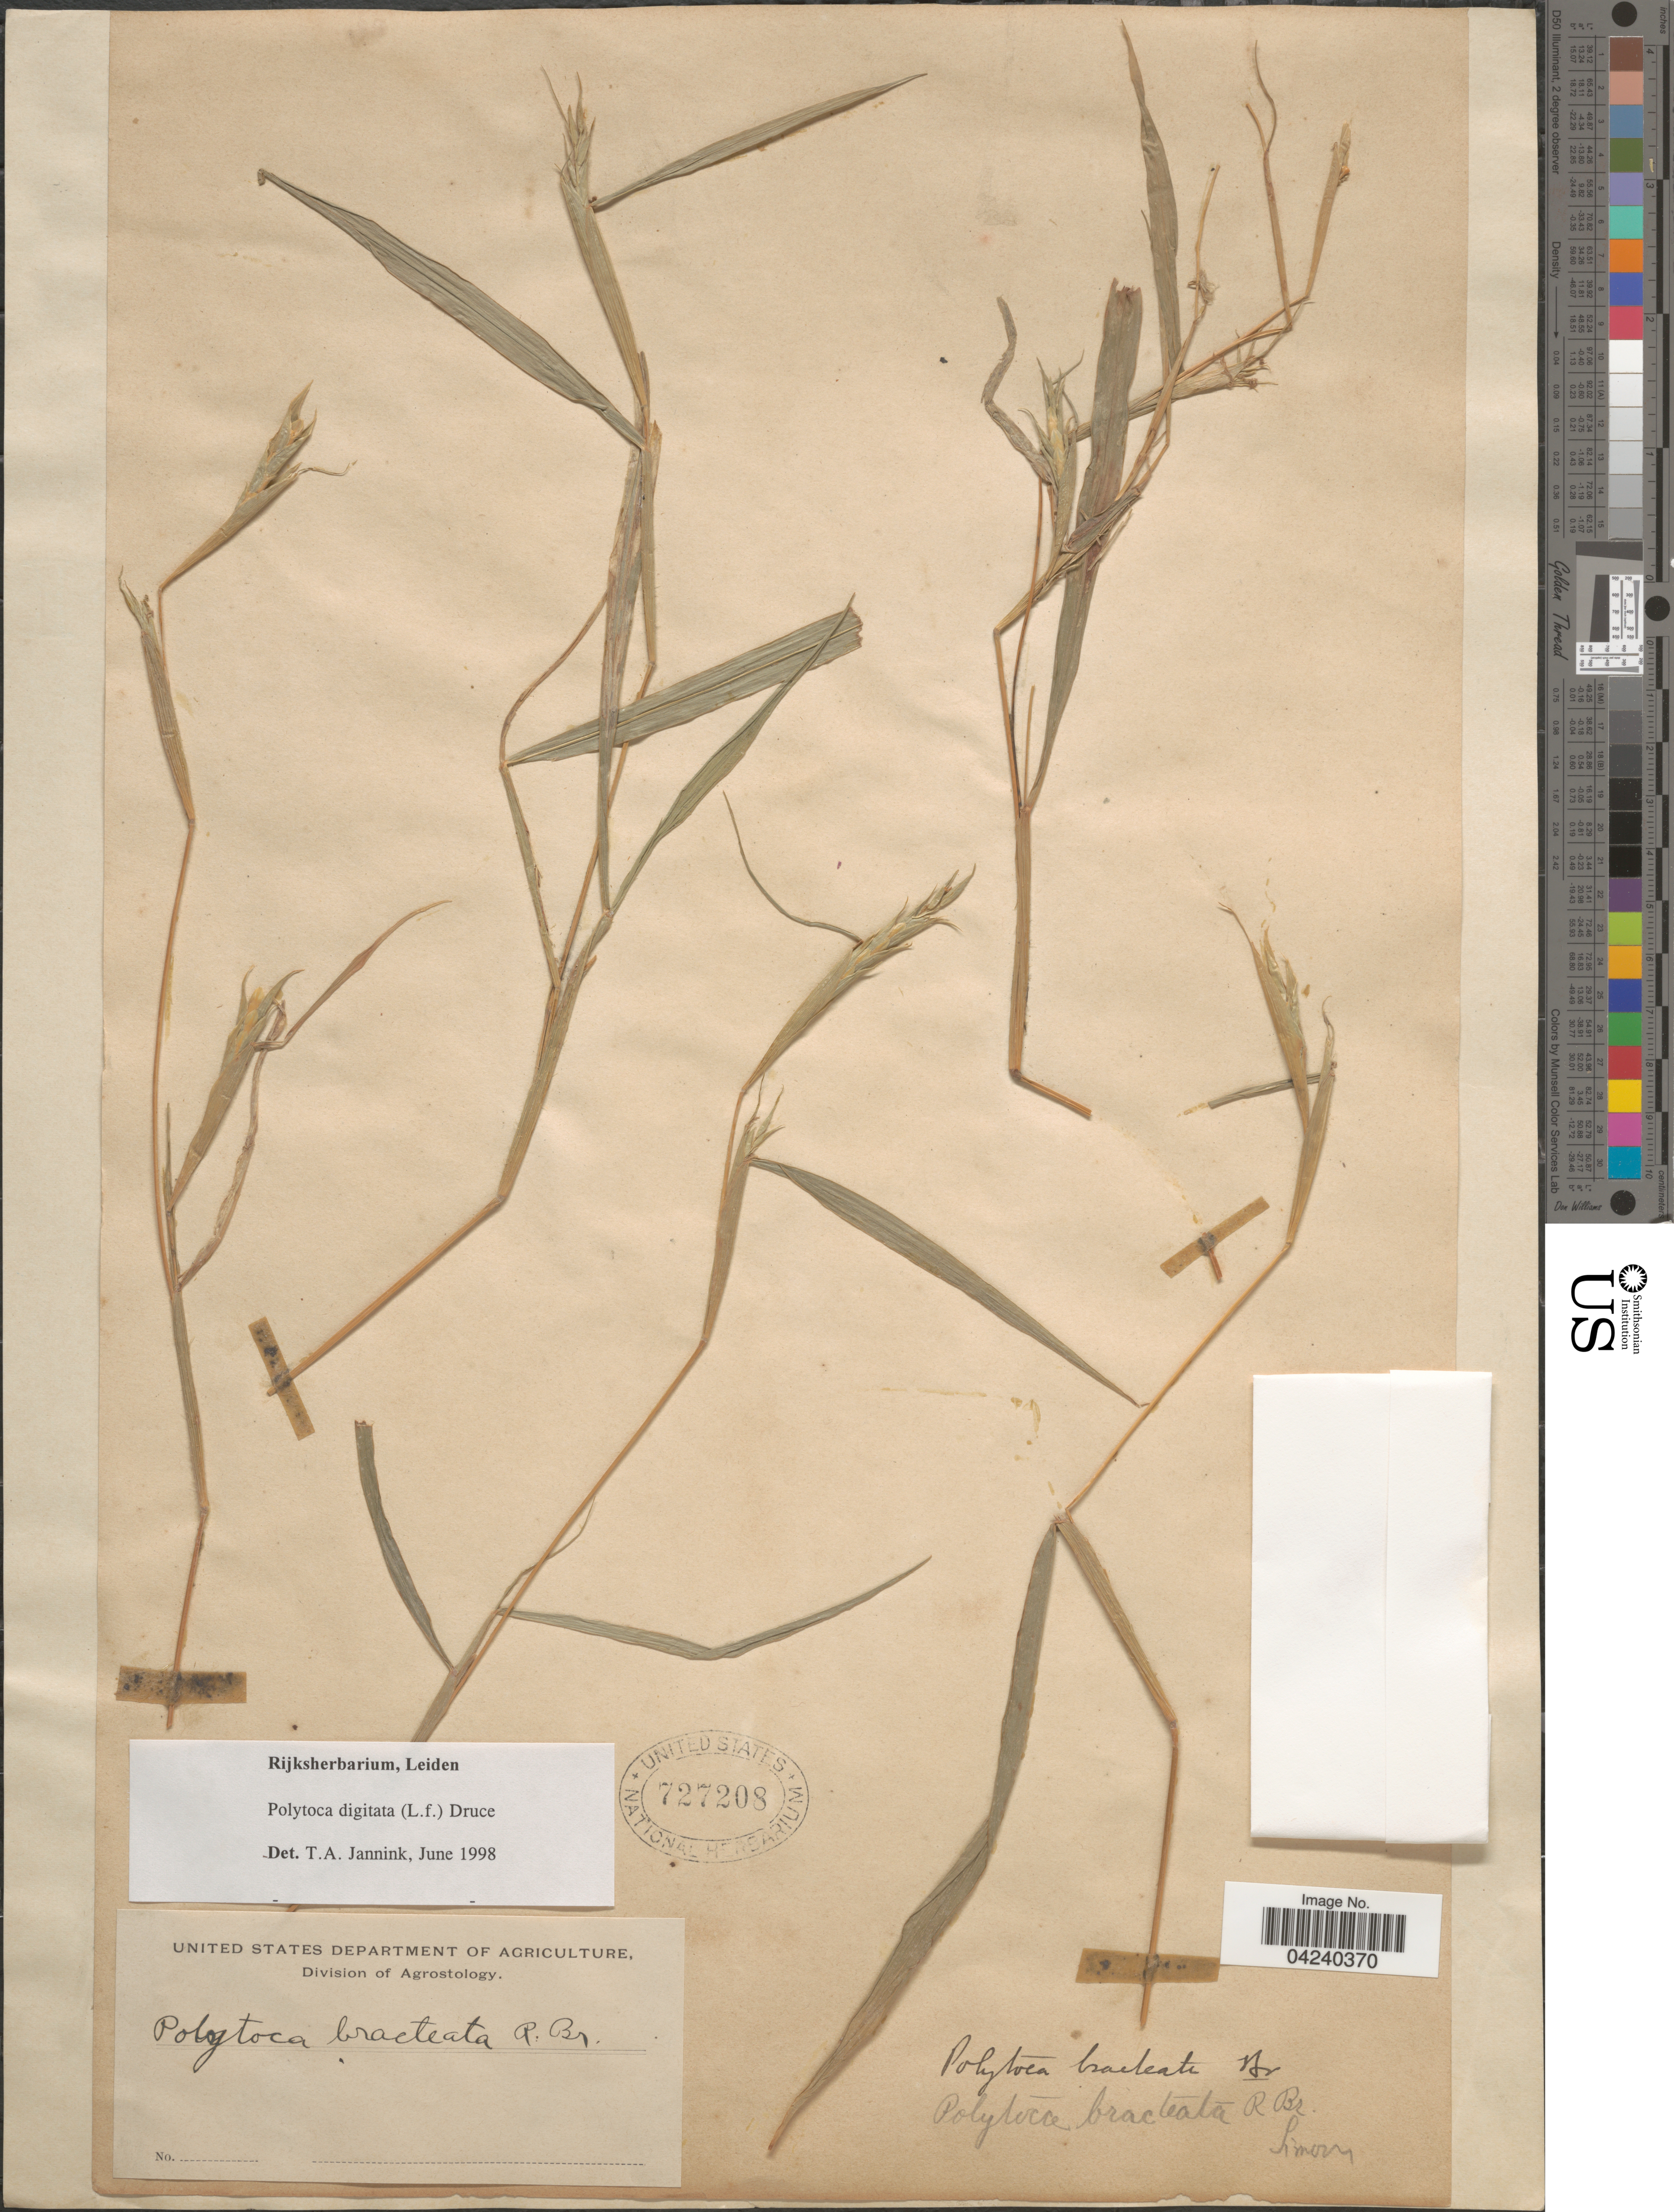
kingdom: Plantae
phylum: Tracheophyta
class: Liliopsida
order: Poales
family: Poaceae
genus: Polytoca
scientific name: Polytoca digitata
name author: (L. f.) Druce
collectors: -- Simon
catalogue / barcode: US 727208